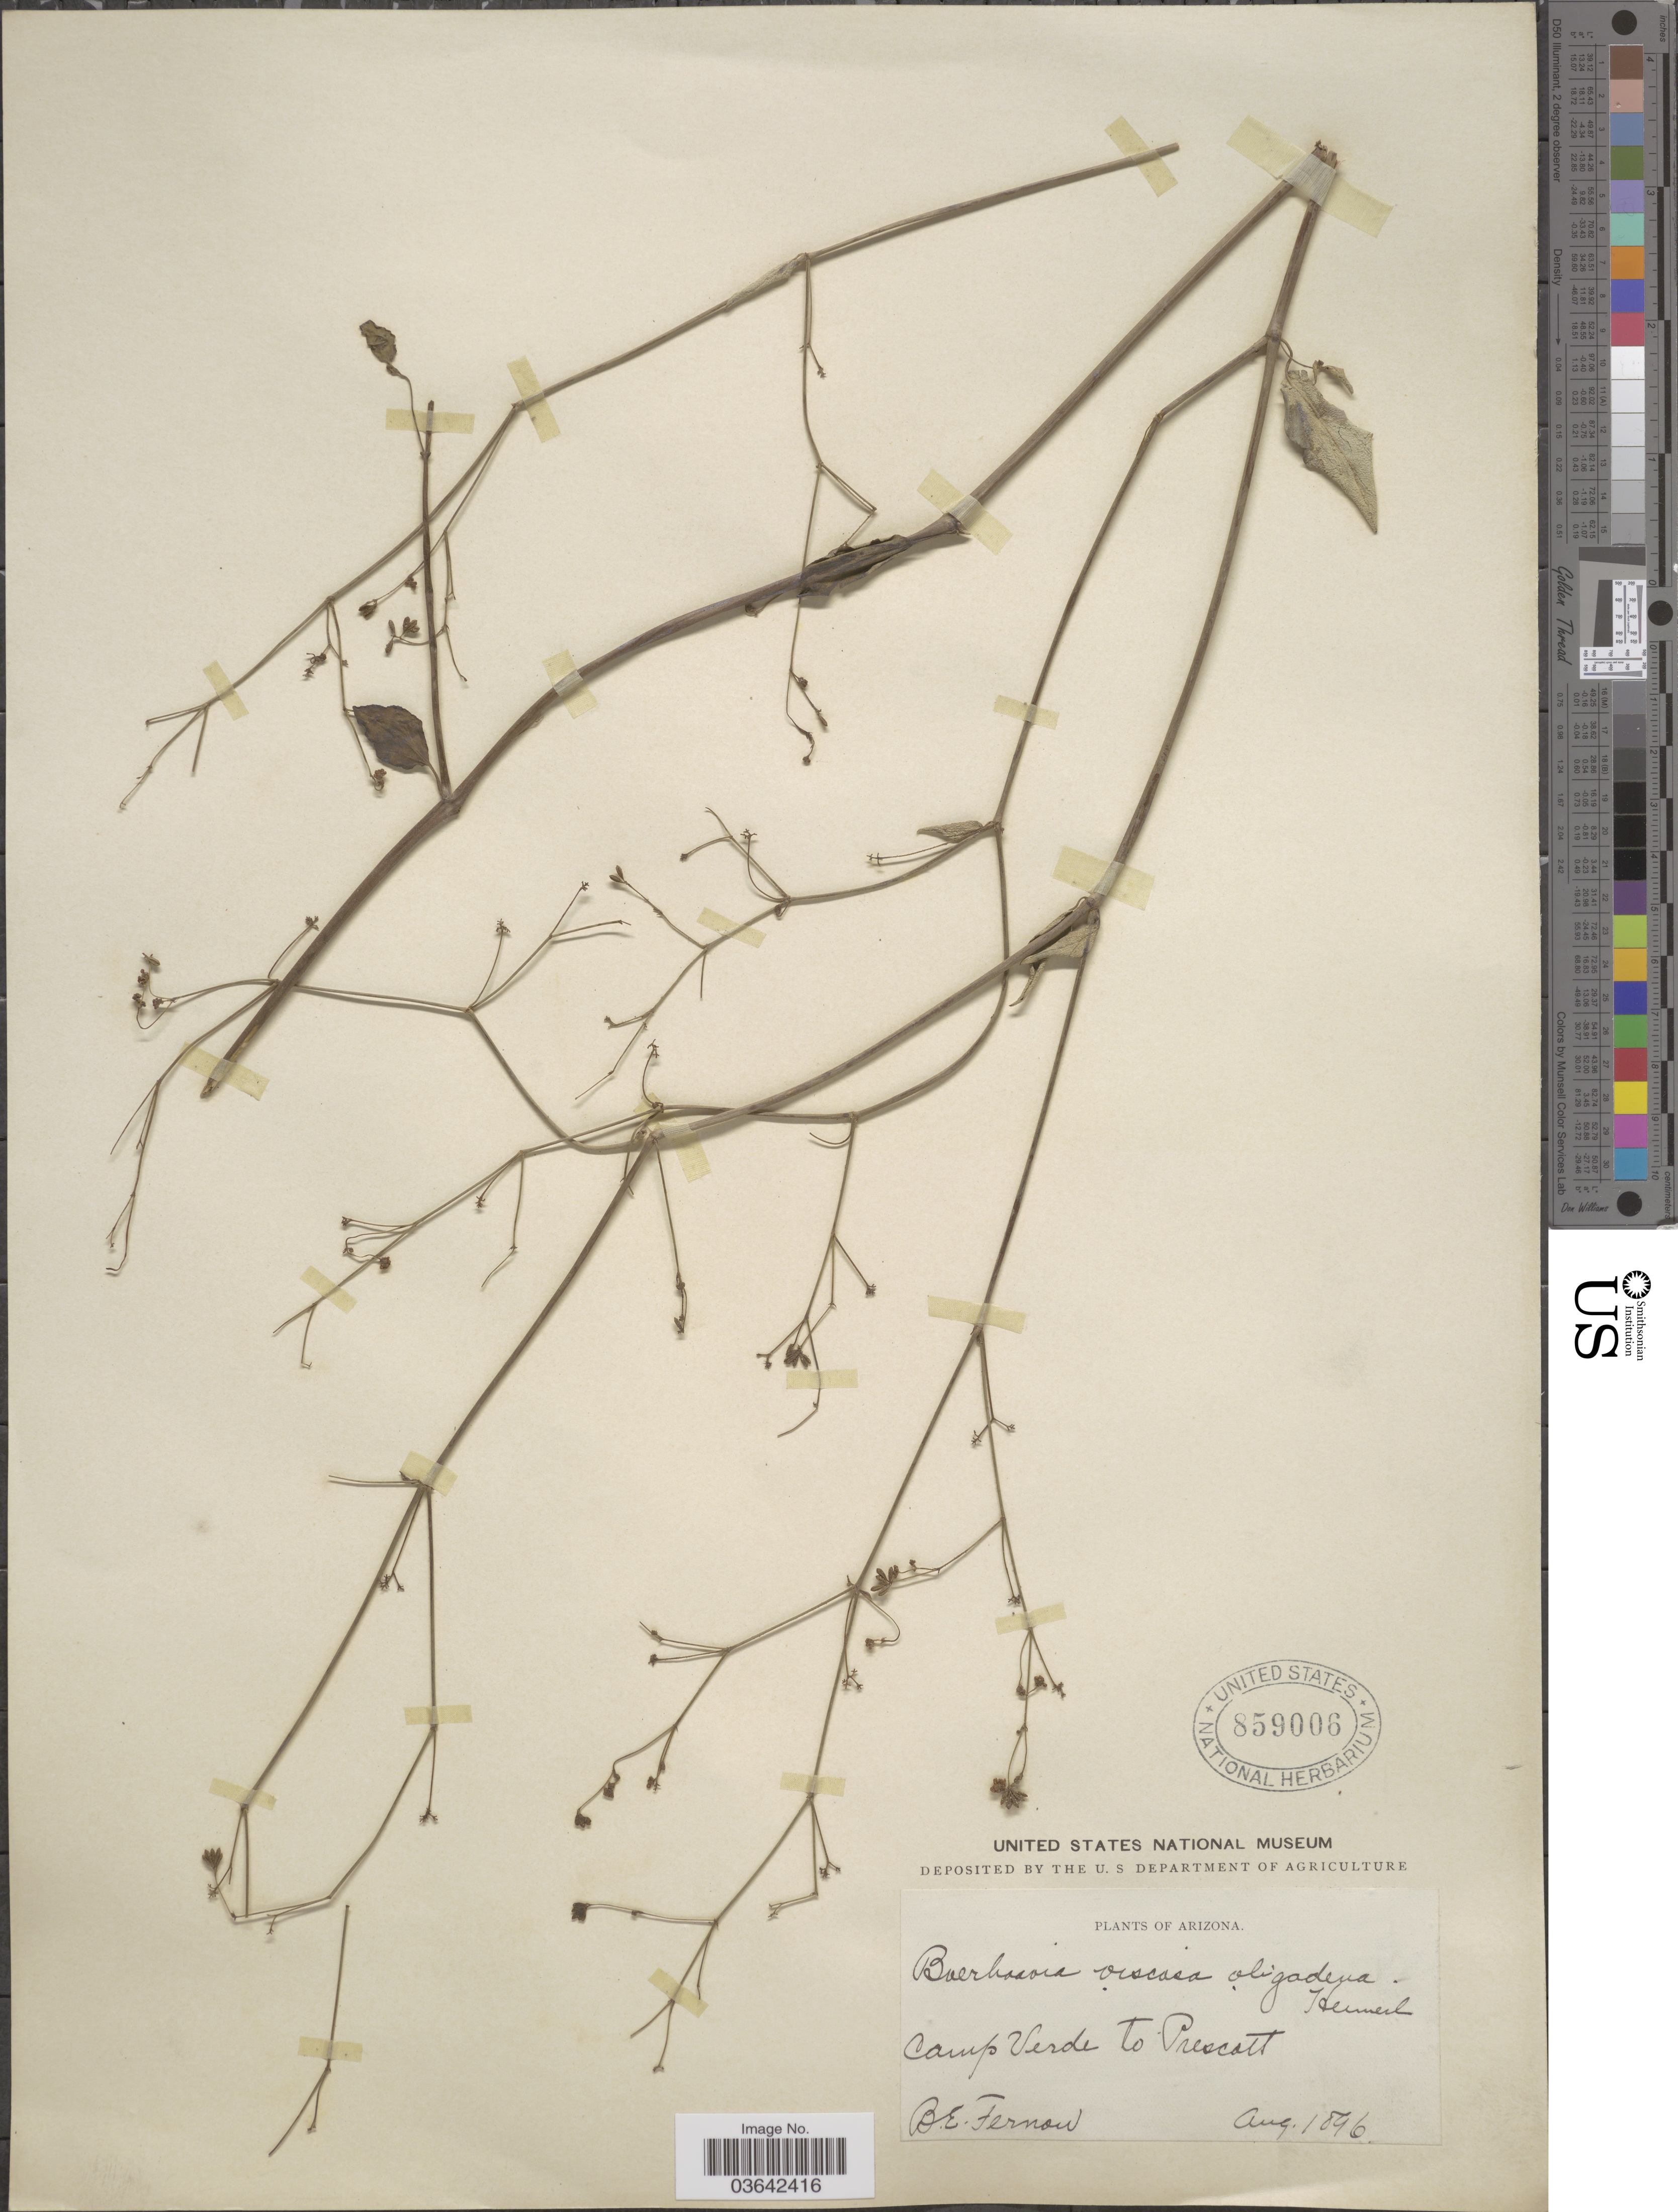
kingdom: Plantae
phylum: Tracheophyta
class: Magnoliopsida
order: Caryophyllales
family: Nyctaginaceae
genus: Boerhavia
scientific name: Boerhavia coccinea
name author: Mill.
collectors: B. Fernow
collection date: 1896-08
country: United States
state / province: Arizona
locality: Camp Verde to Prescott.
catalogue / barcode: US 859006